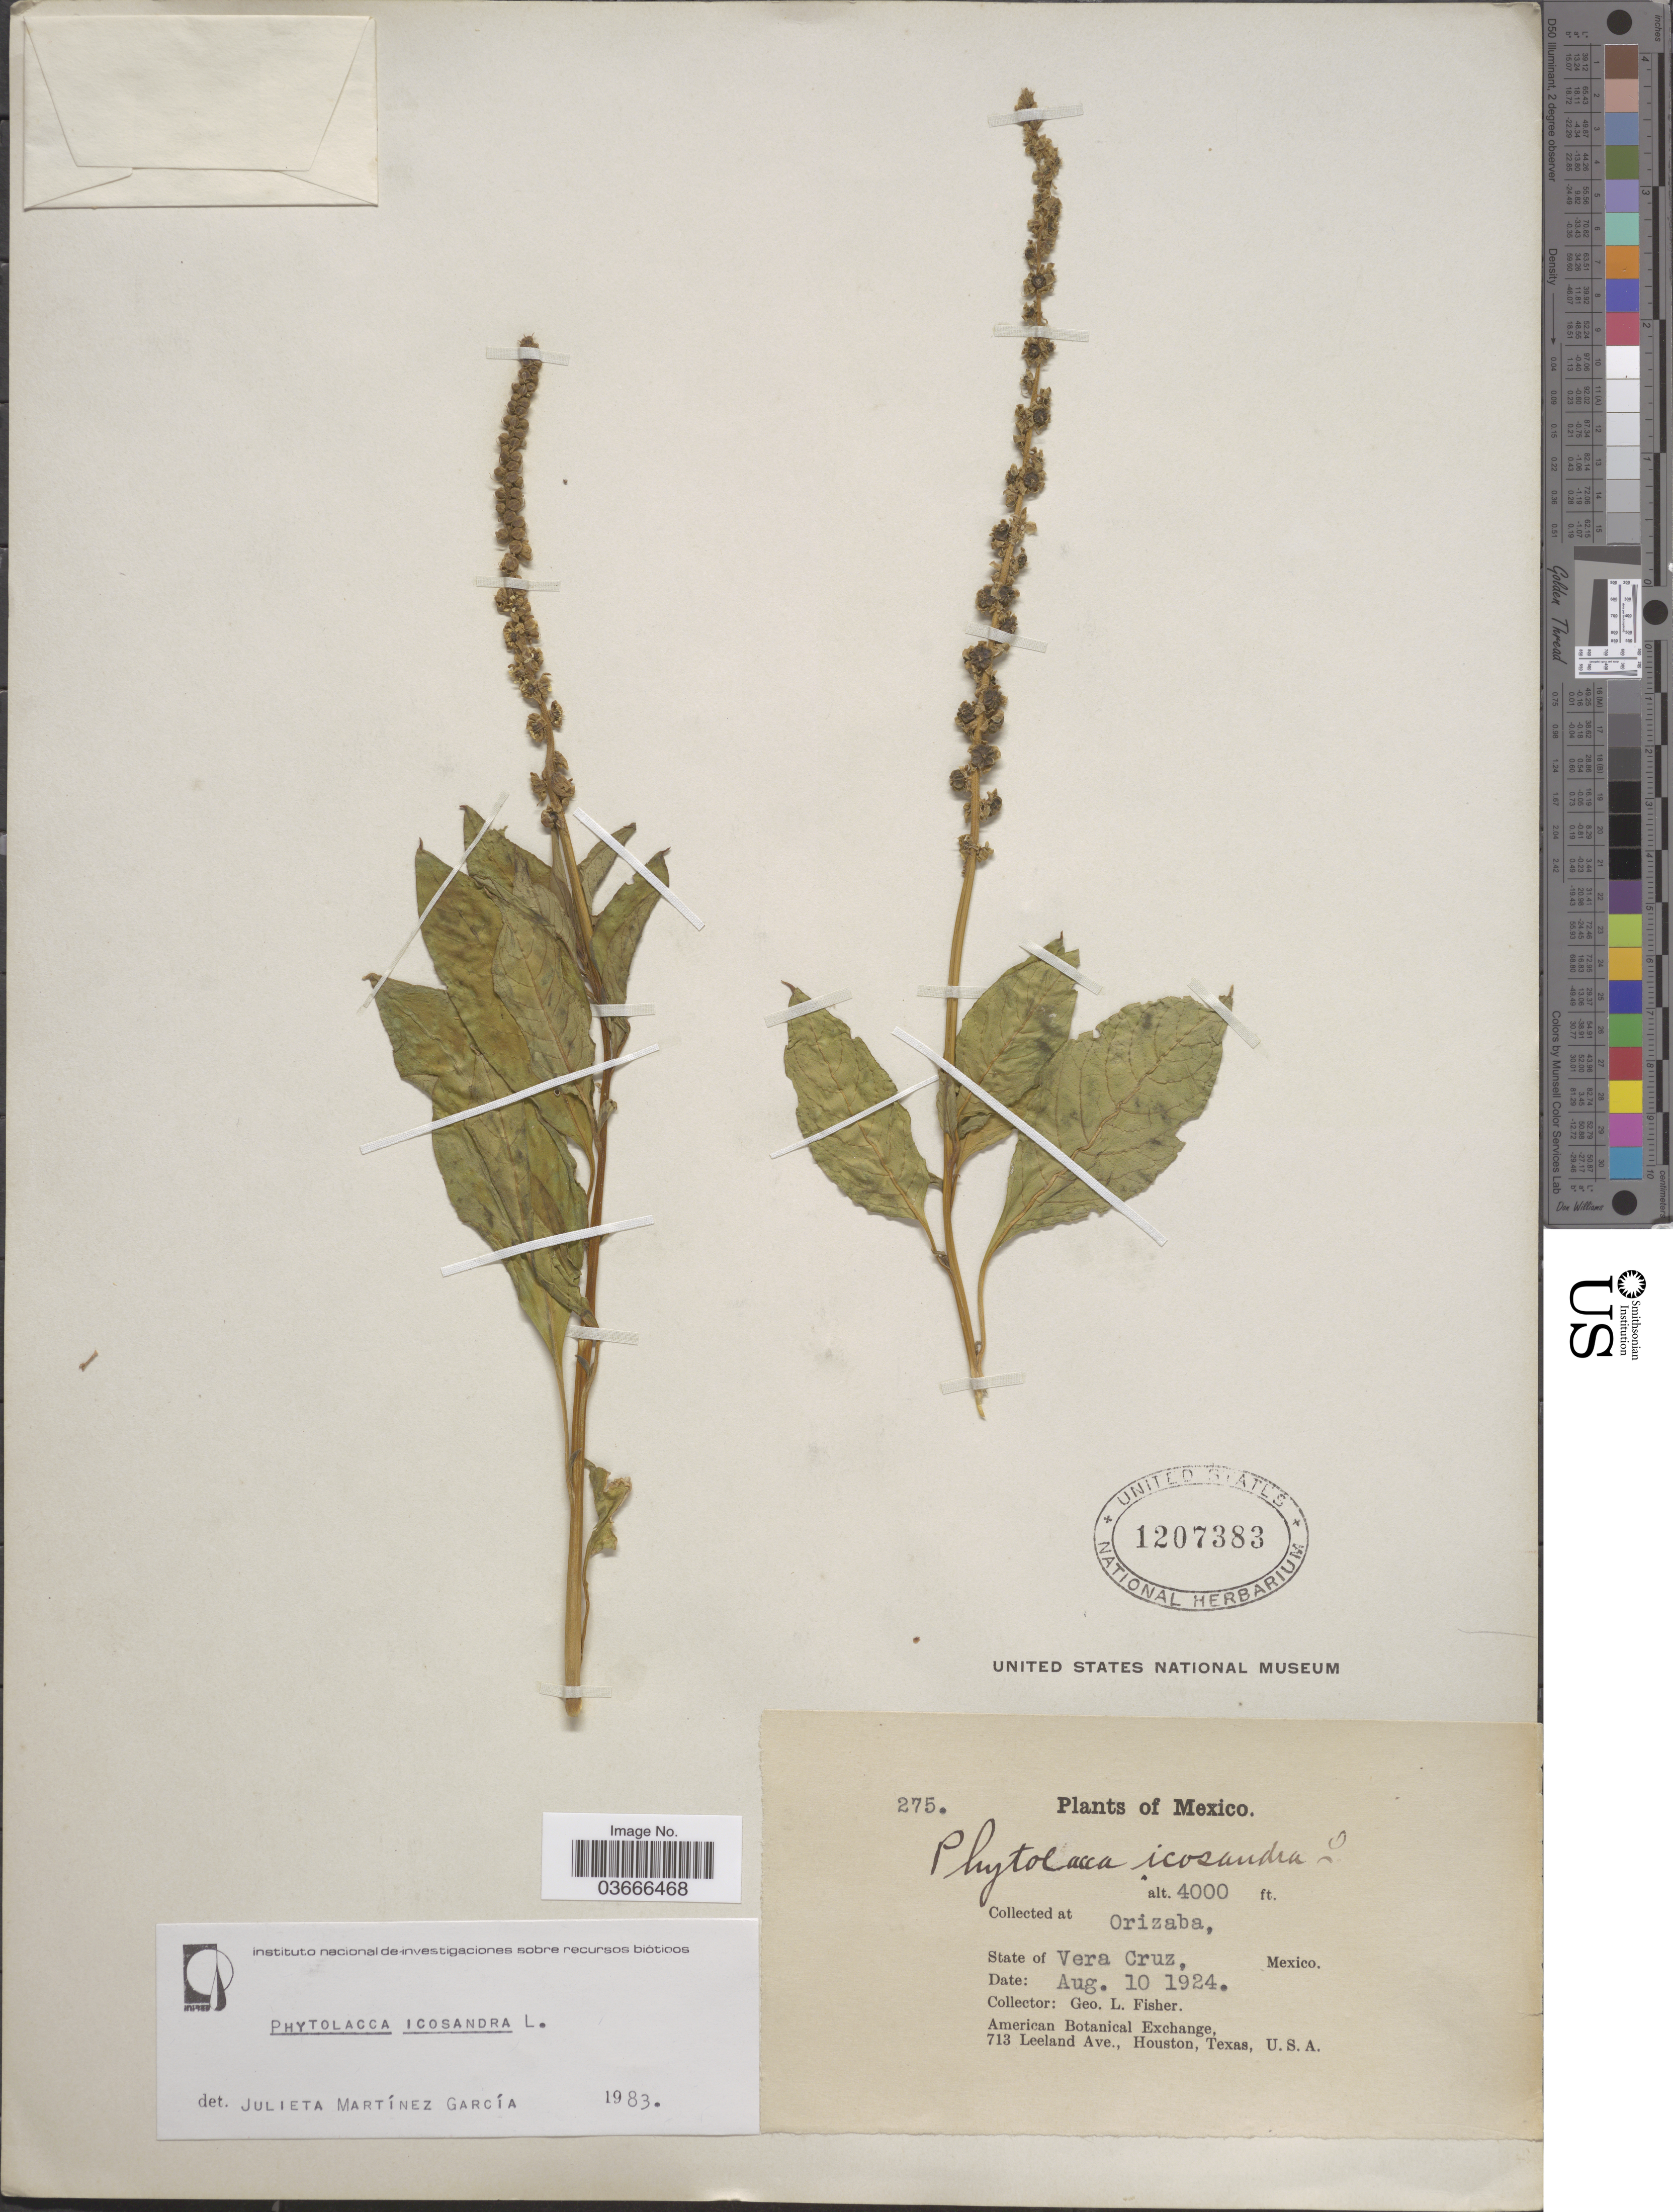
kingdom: Plantae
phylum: Tracheophyta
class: Magnoliopsida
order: Caryophyllales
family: Phytolaccaceae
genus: Phytolacca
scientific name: Phytolacca icosandra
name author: L.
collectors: G. L. Fisher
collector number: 275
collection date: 1924-08-10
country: Mexico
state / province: Veracruz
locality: Orizaba. State of Vera Cruz.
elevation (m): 1219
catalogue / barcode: US 1207383